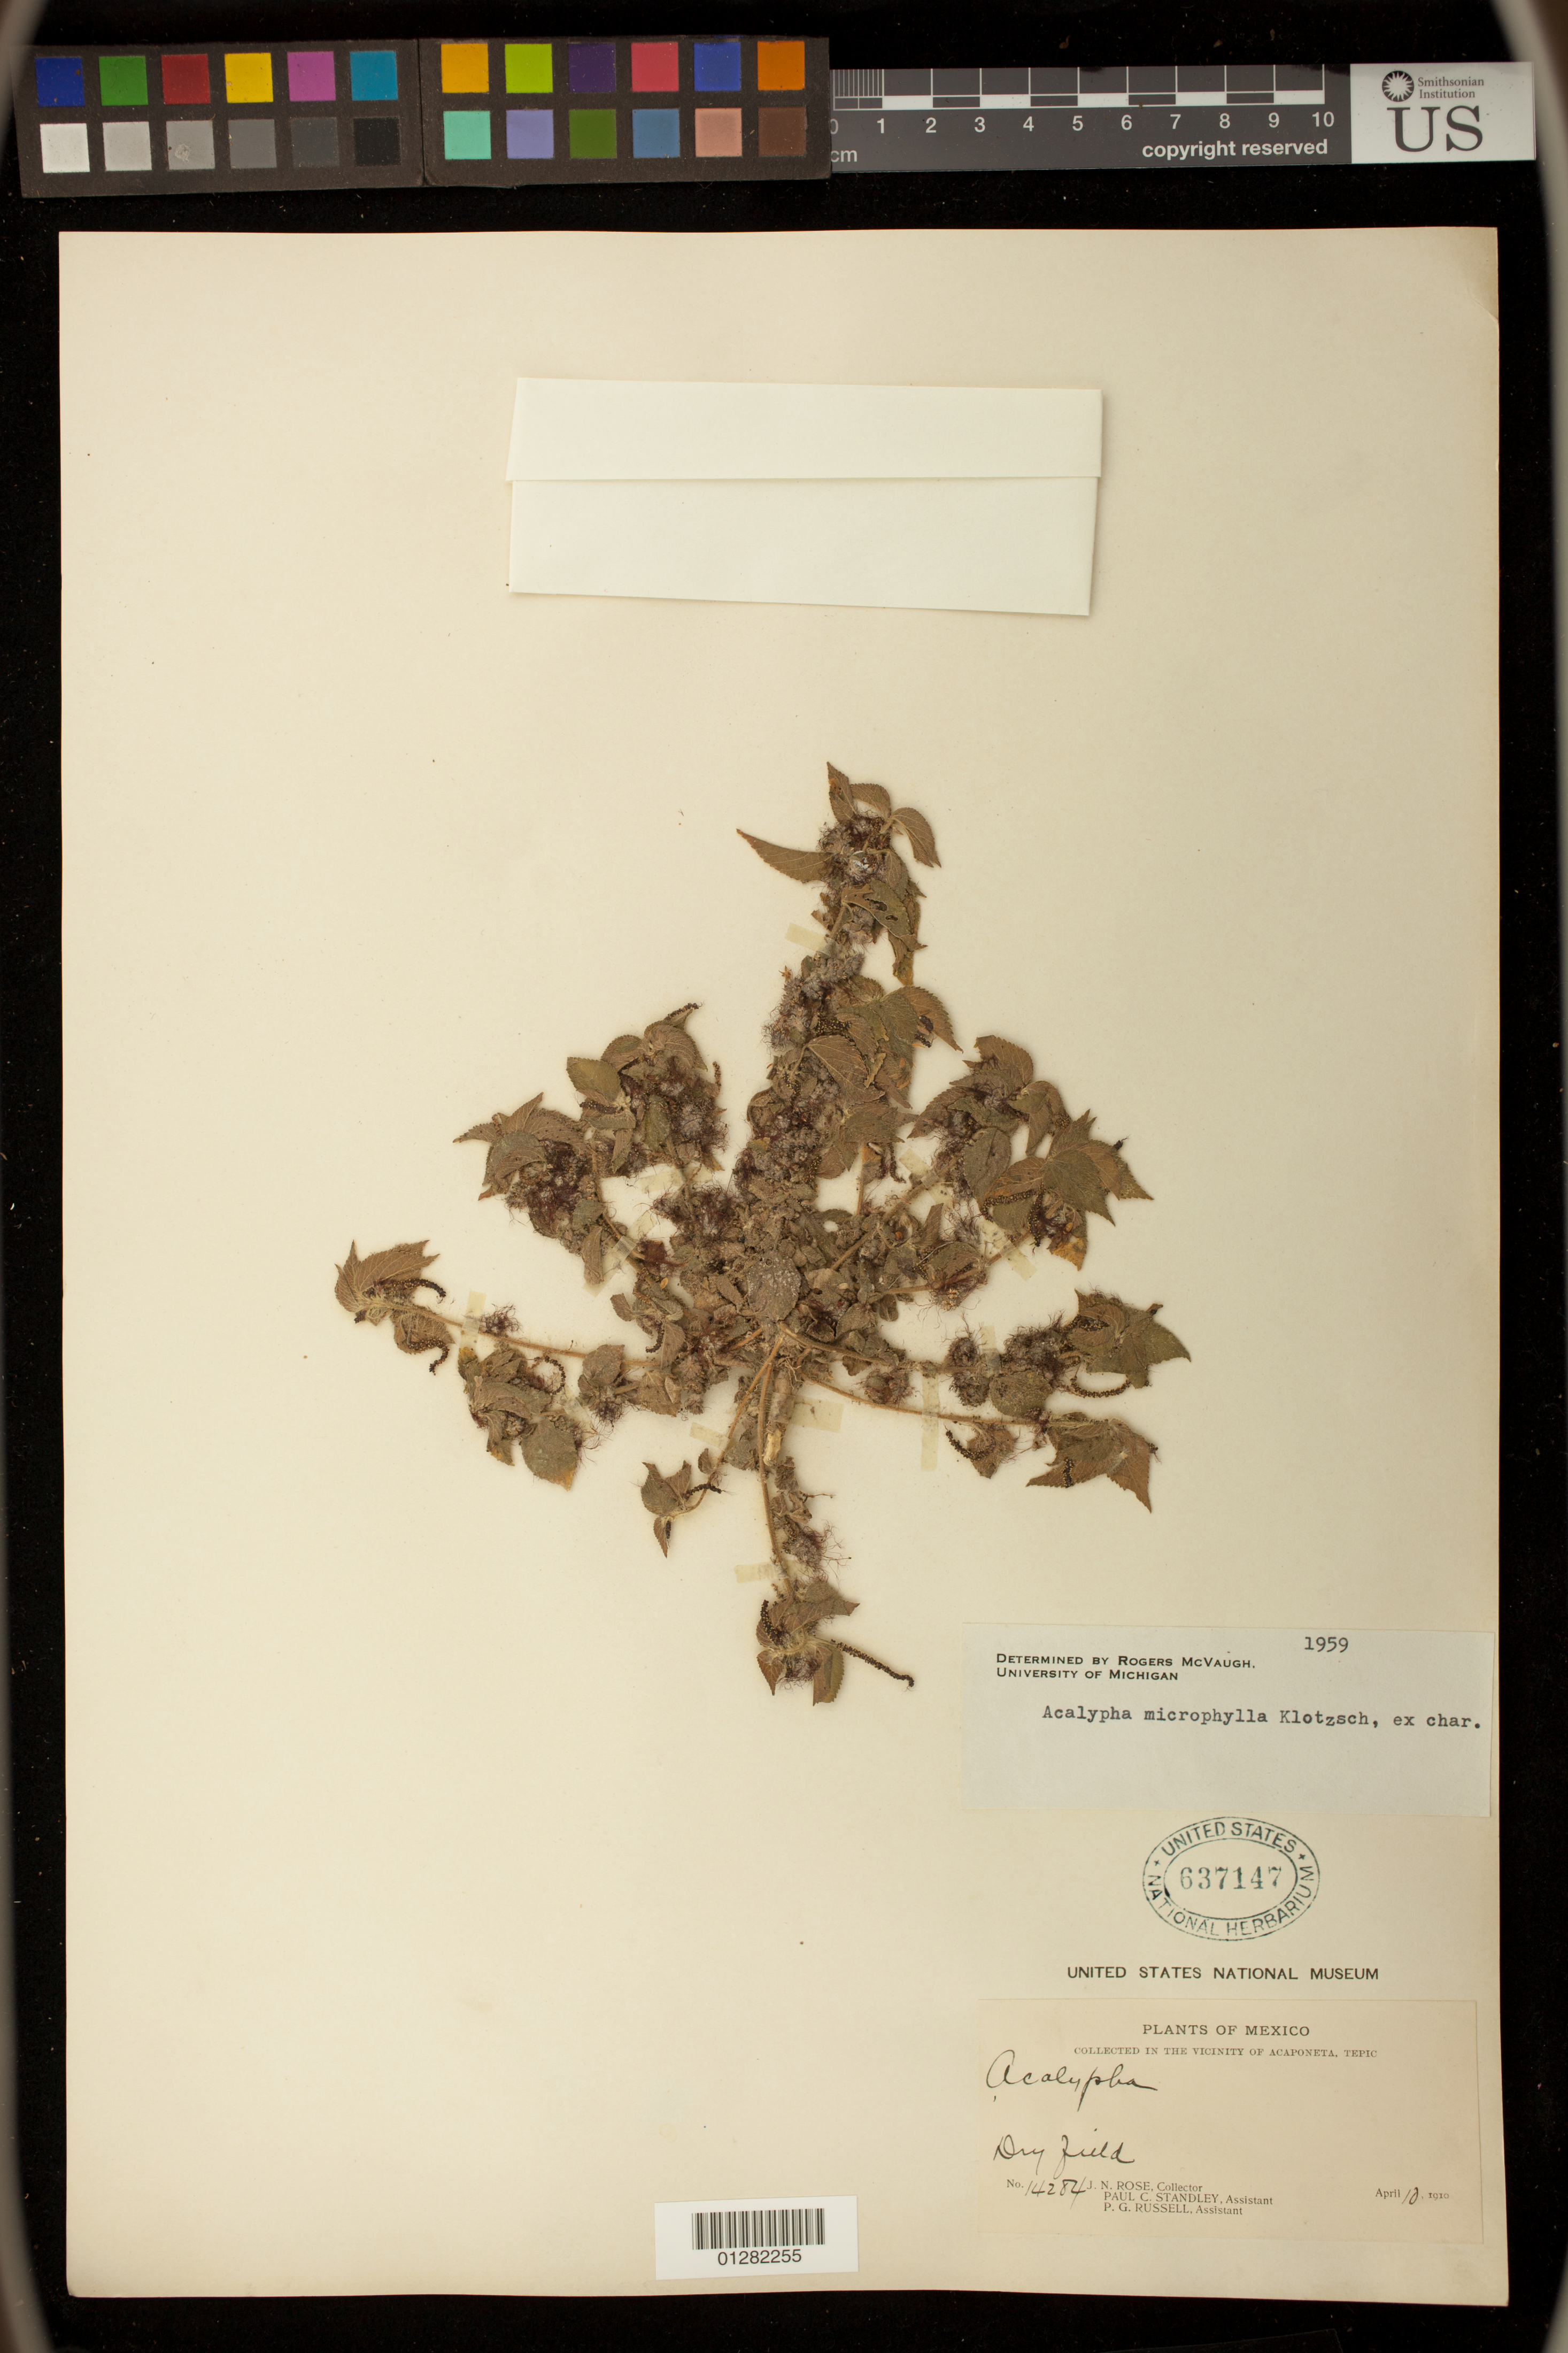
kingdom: Plantae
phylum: Tracheophyta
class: Magnoliopsida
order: Malpighiales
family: Euphorbiaceae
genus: Acalypha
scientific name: Acalypha microphylla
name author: Klotzsch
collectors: G. Martínez Calderón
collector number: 14284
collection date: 1910-04-10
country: Mexico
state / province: Nayarit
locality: Vicinity of Acaponeta, Tepic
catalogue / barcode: US 637147